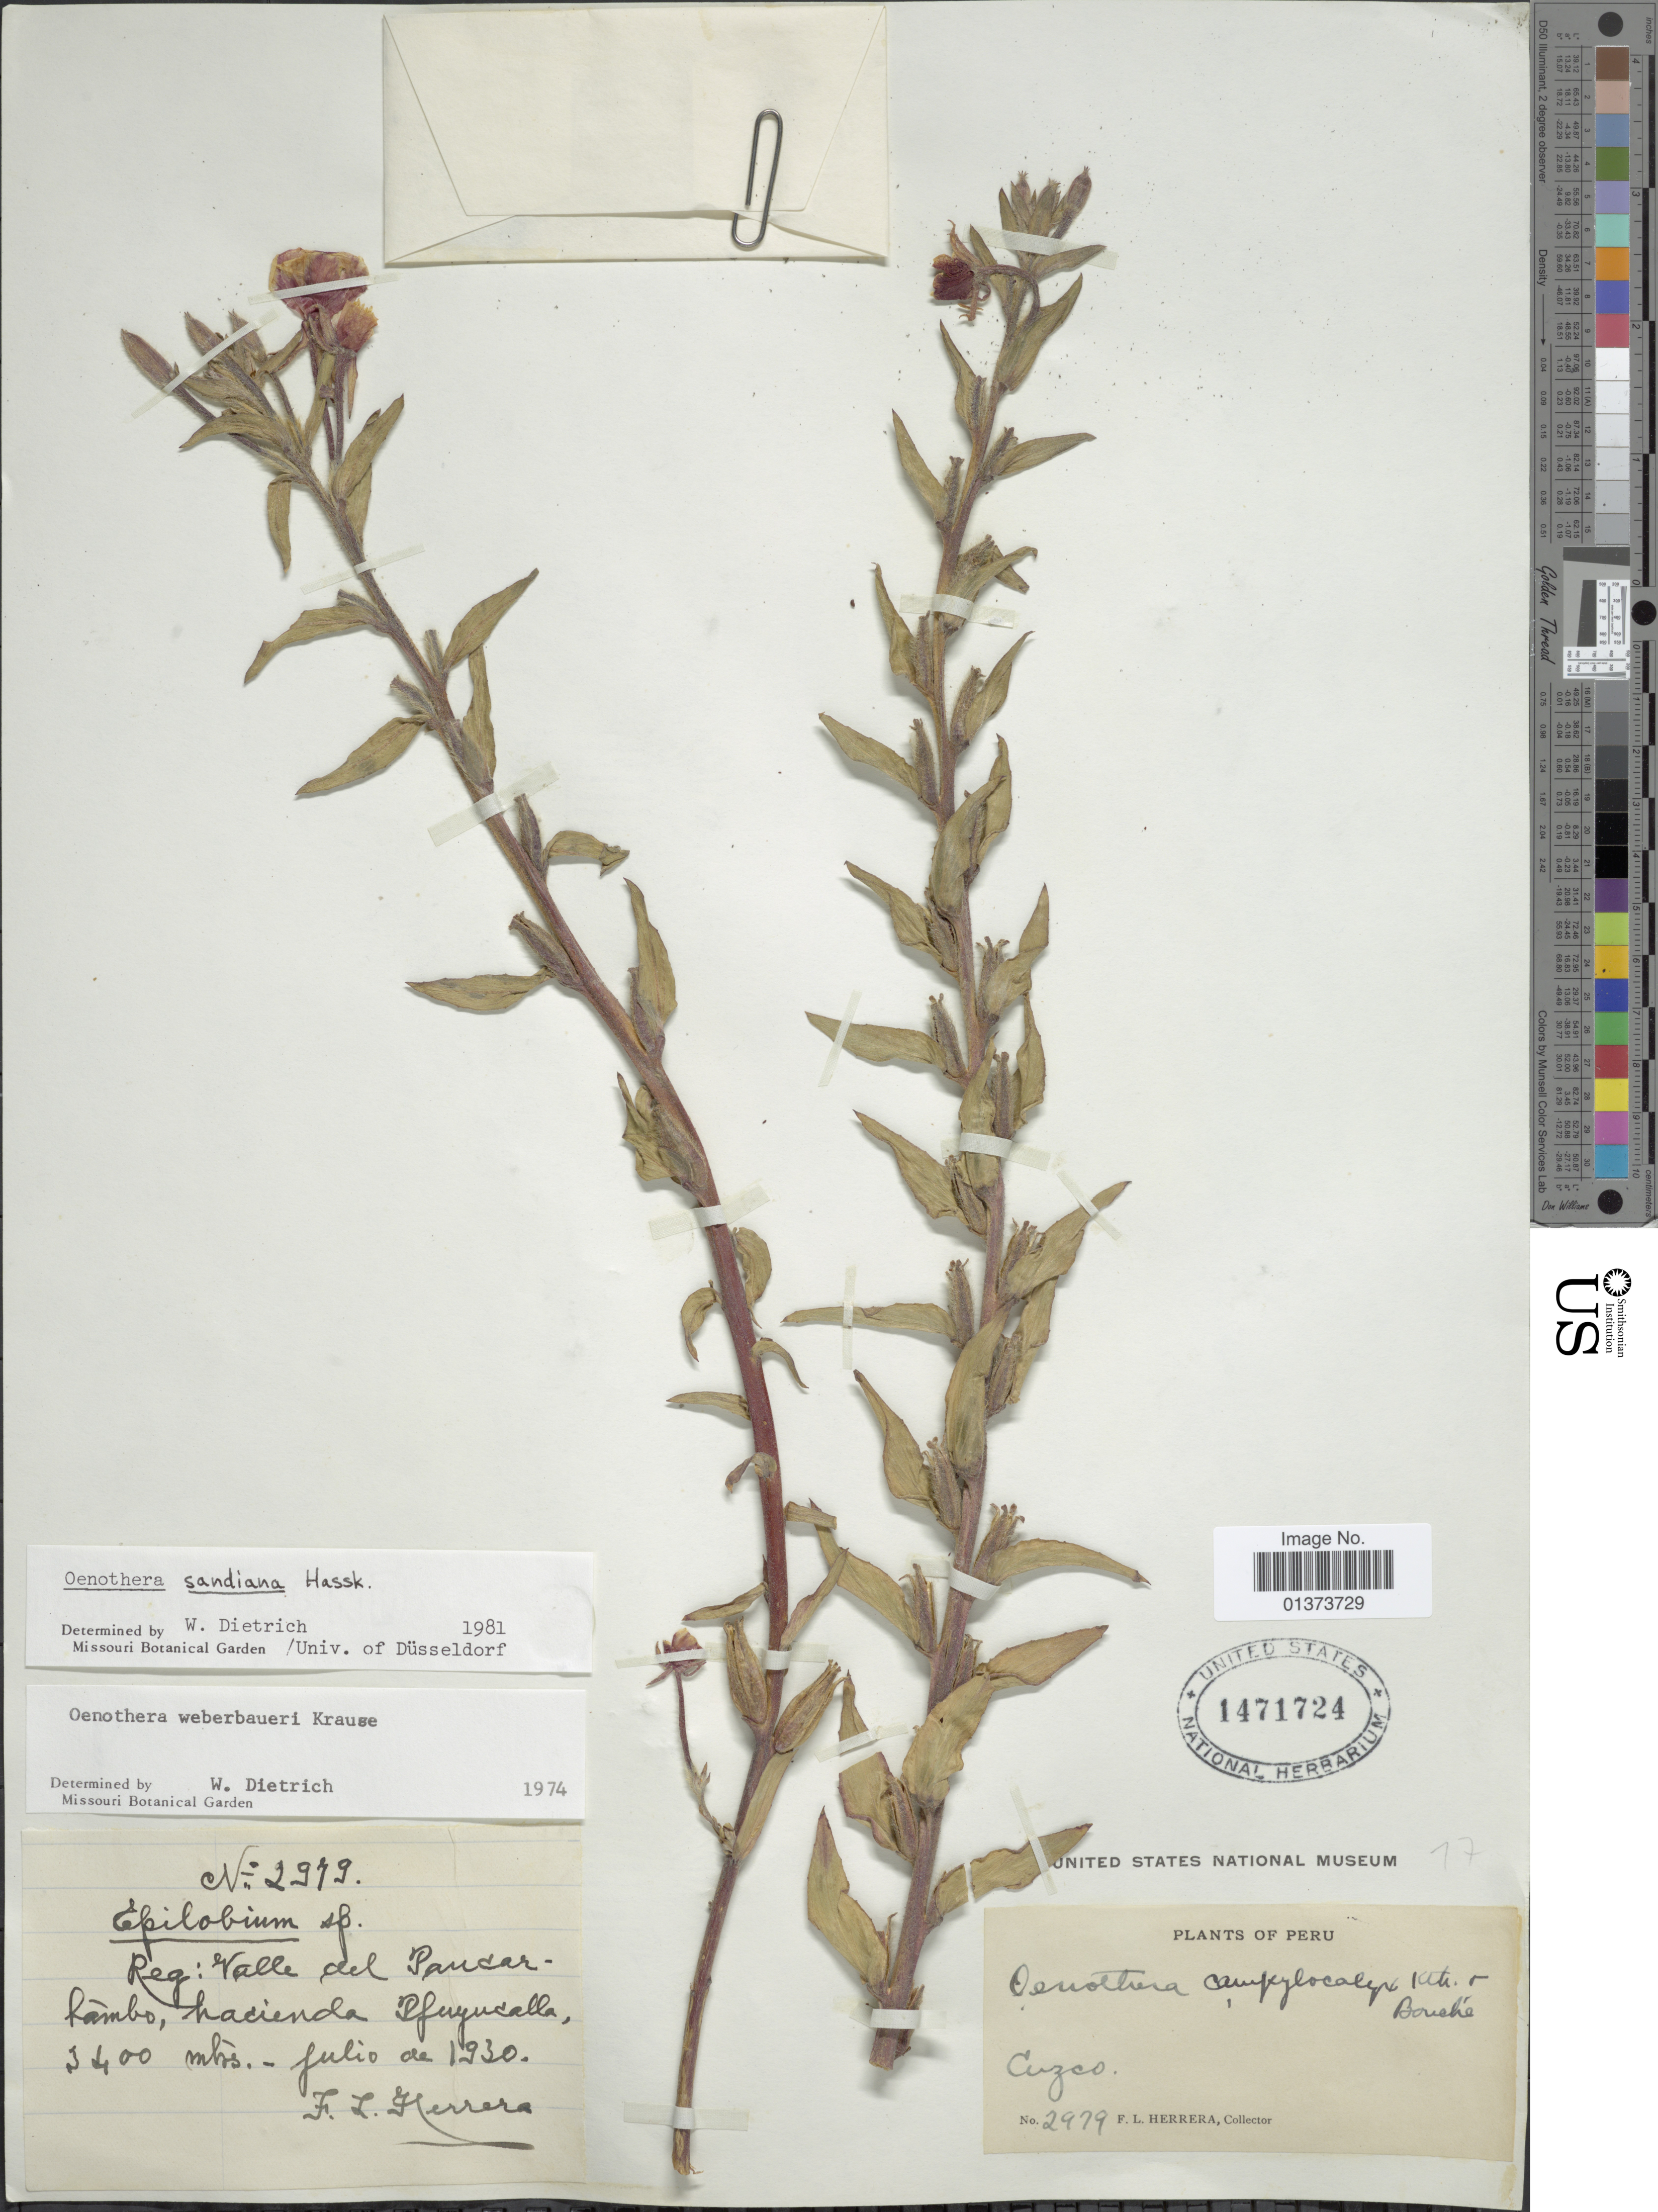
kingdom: Plantae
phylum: Tracheophyta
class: Magnoliopsida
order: Myrtales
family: Onagraceae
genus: Oenothera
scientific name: Oenothera sandiana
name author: Hassk.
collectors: F. L. Herrera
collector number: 2979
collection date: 1930-07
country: Peru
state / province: Cusco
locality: Valle del Paucartambo, hacienda Pfuyucalla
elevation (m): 3400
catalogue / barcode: US 1471724